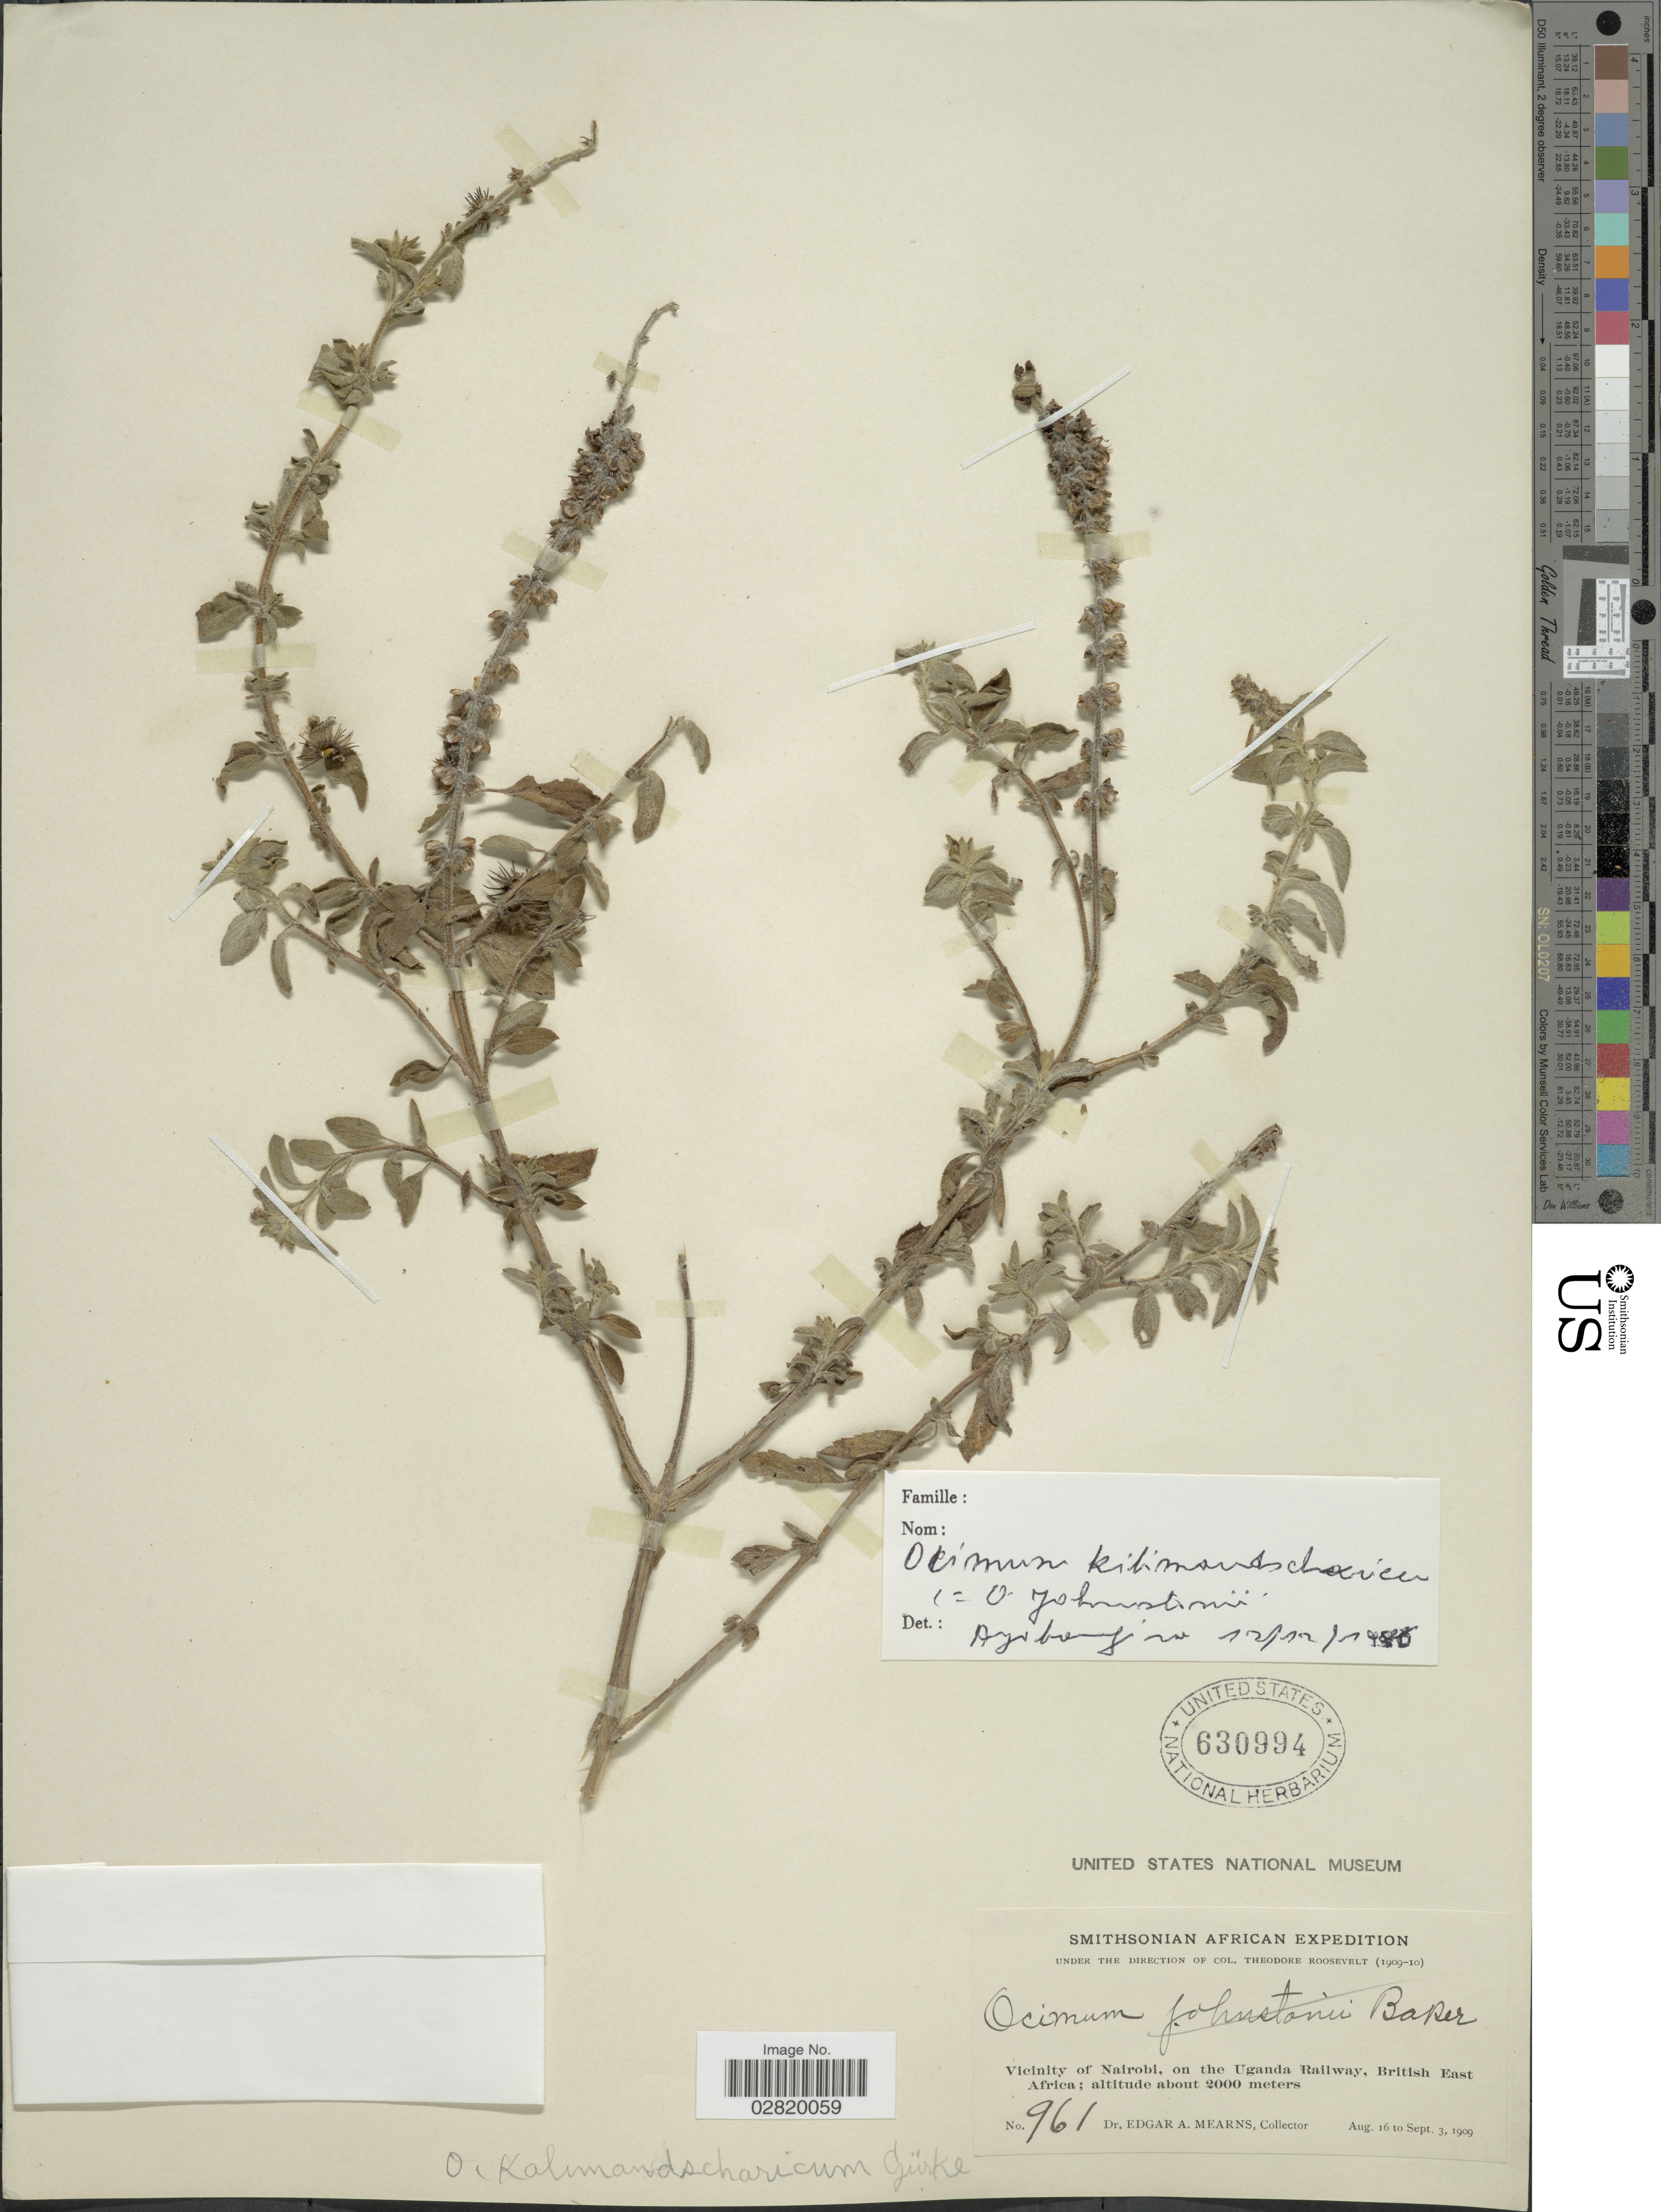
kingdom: Plantae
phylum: Tracheophyta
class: Magnoliopsida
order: Lamiales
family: Lamiaceae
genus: Ocimum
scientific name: Ocimum kilimandscharicum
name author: Gürke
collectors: E. A. Mearns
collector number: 961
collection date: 1909-08-16/1909-09-03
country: Uganda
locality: Vicinity of Nairobi, on the Uganda Railway, British East Africa.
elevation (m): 2000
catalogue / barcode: US 630994